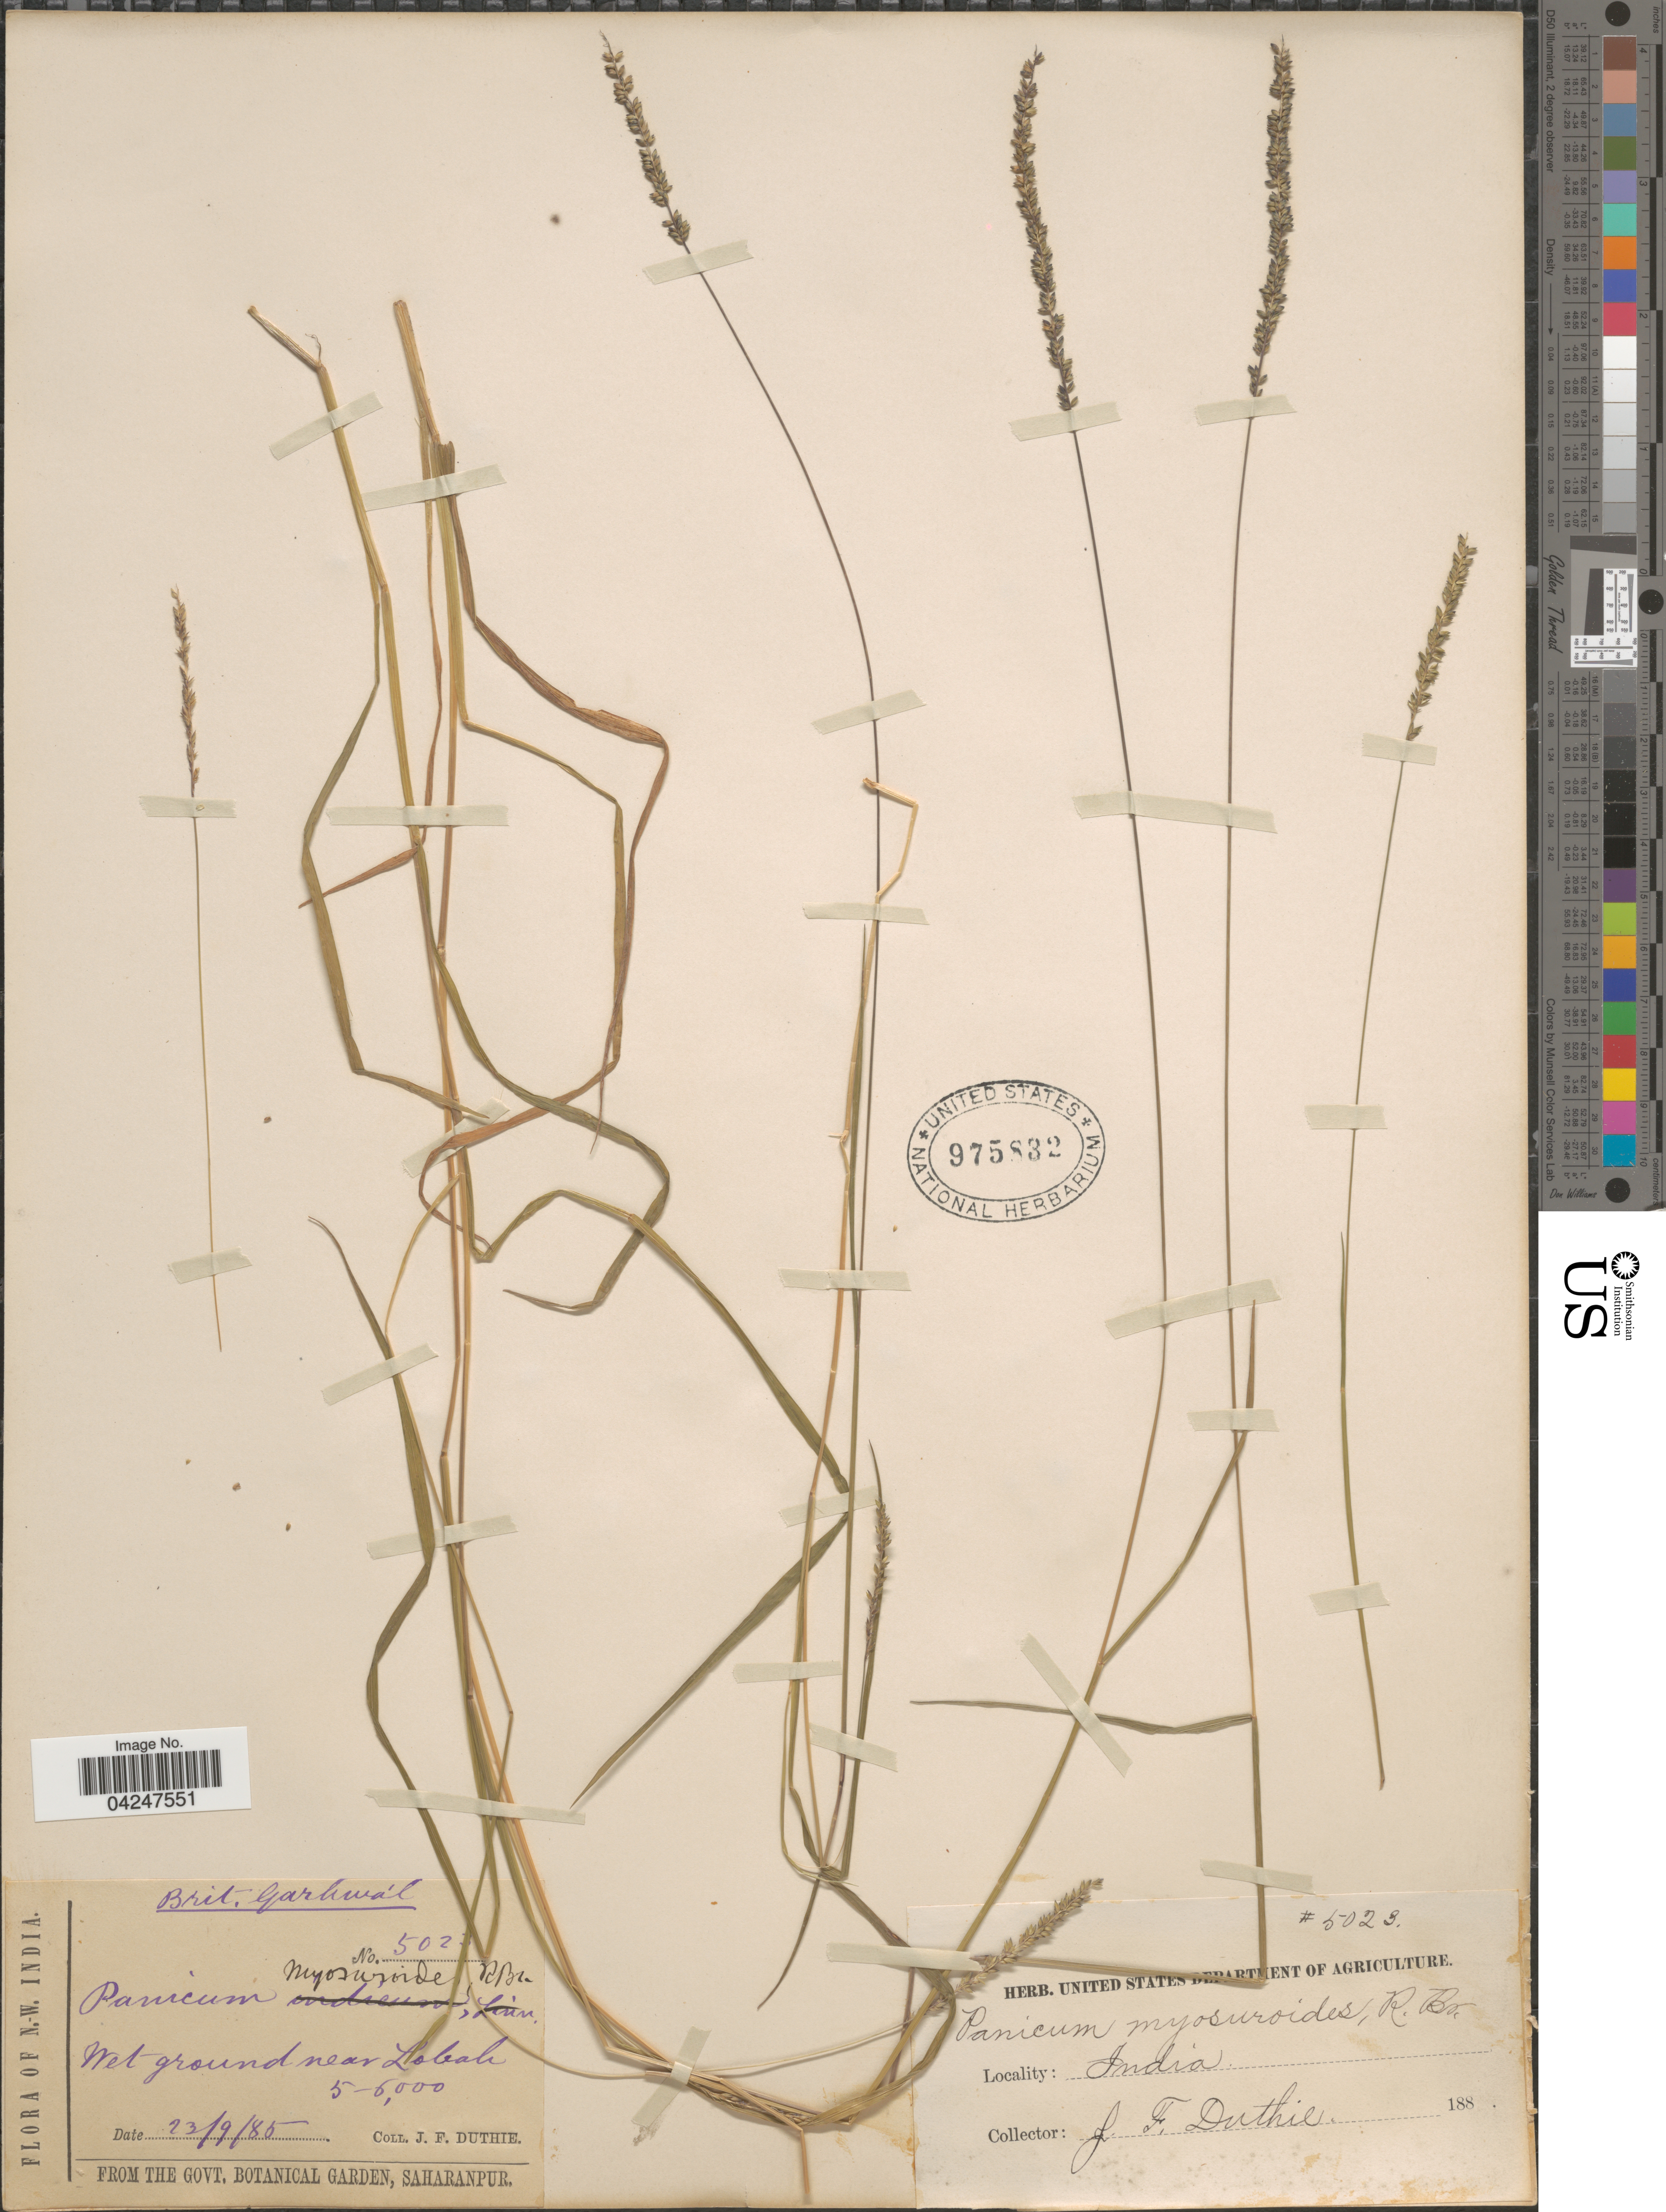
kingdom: Plantae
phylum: Tracheophyta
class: Liliopsida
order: Poales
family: Poaceae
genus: Sacciolepis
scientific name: Sacciolepis myosuroides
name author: (R. Br.) Chase ex E.G. Camus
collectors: J. F. Duthie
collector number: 5023*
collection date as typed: Transcribed d/m/y: 23/9/85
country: India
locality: Brit. Garhwál. Wet ground near Lobah.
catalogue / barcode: US 975832